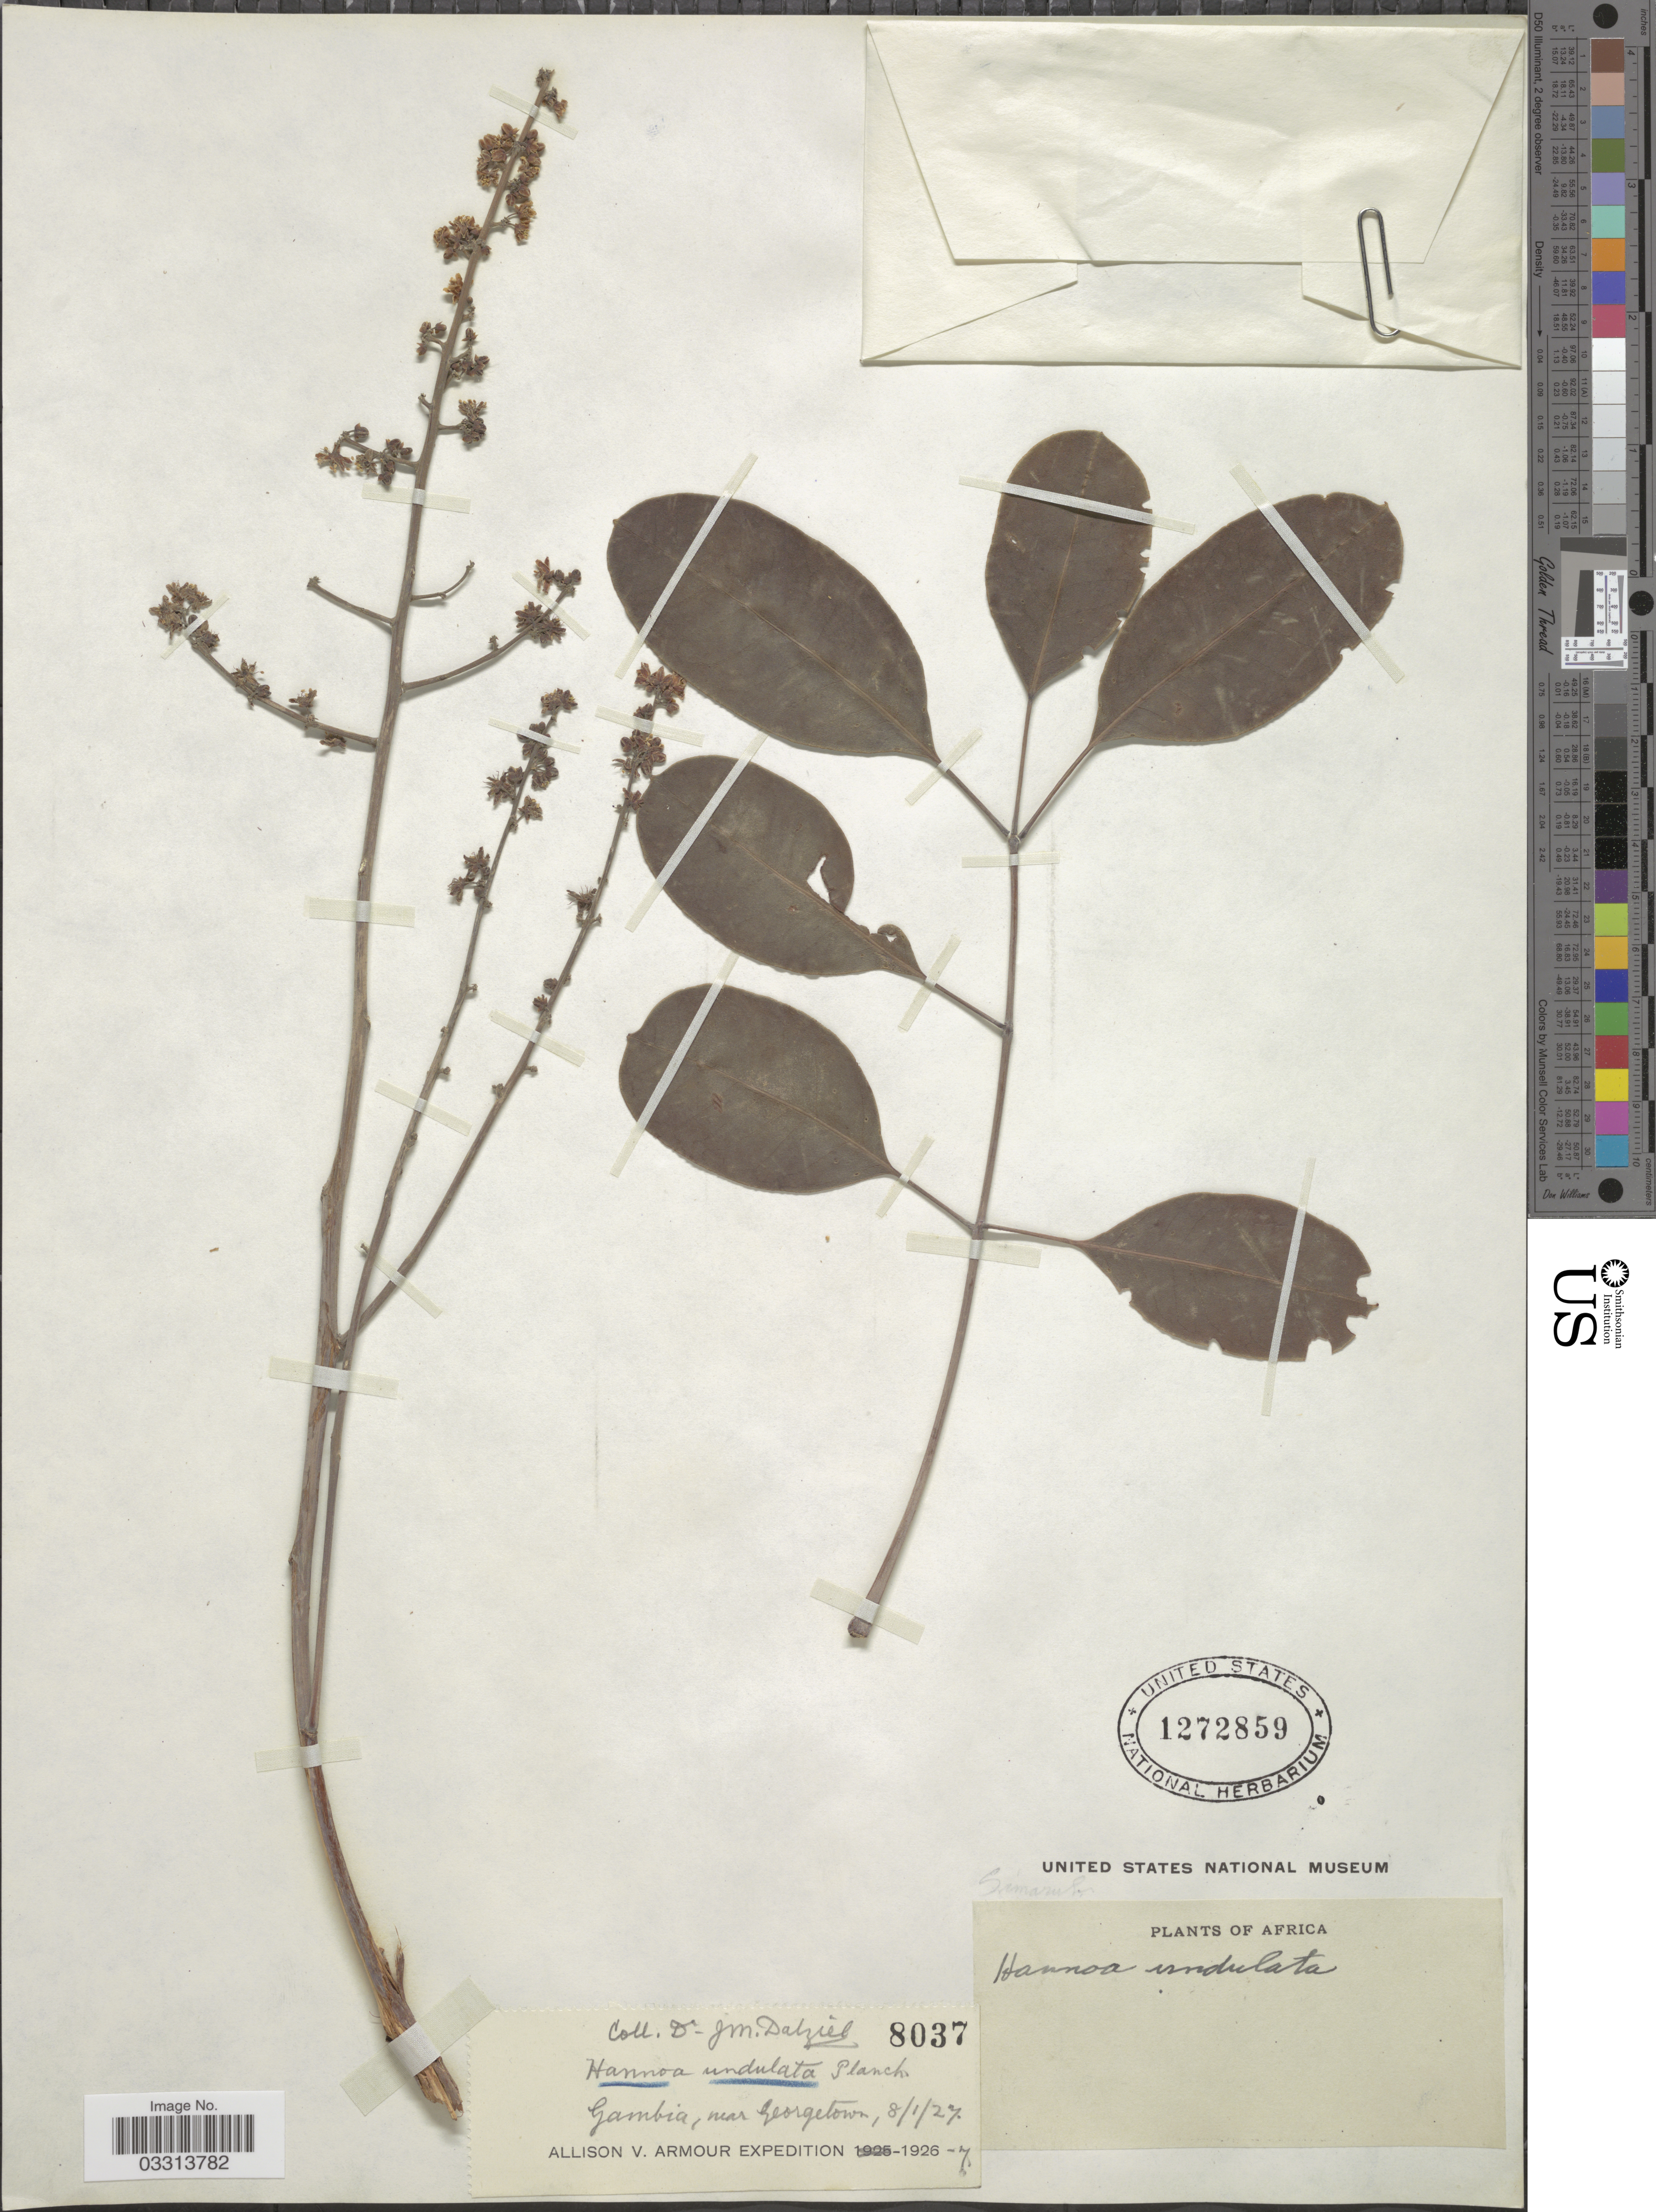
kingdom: Plantae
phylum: Tracheophyta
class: Magnoliopsida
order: Sapindales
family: Simaroubaceae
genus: Hannoa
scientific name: Hannoa undulata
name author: (Guill. & Perr.) Planch.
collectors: J. Dalziel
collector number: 8037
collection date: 1927-01-08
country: Gambia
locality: Near Georgetown.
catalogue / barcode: US 1272859